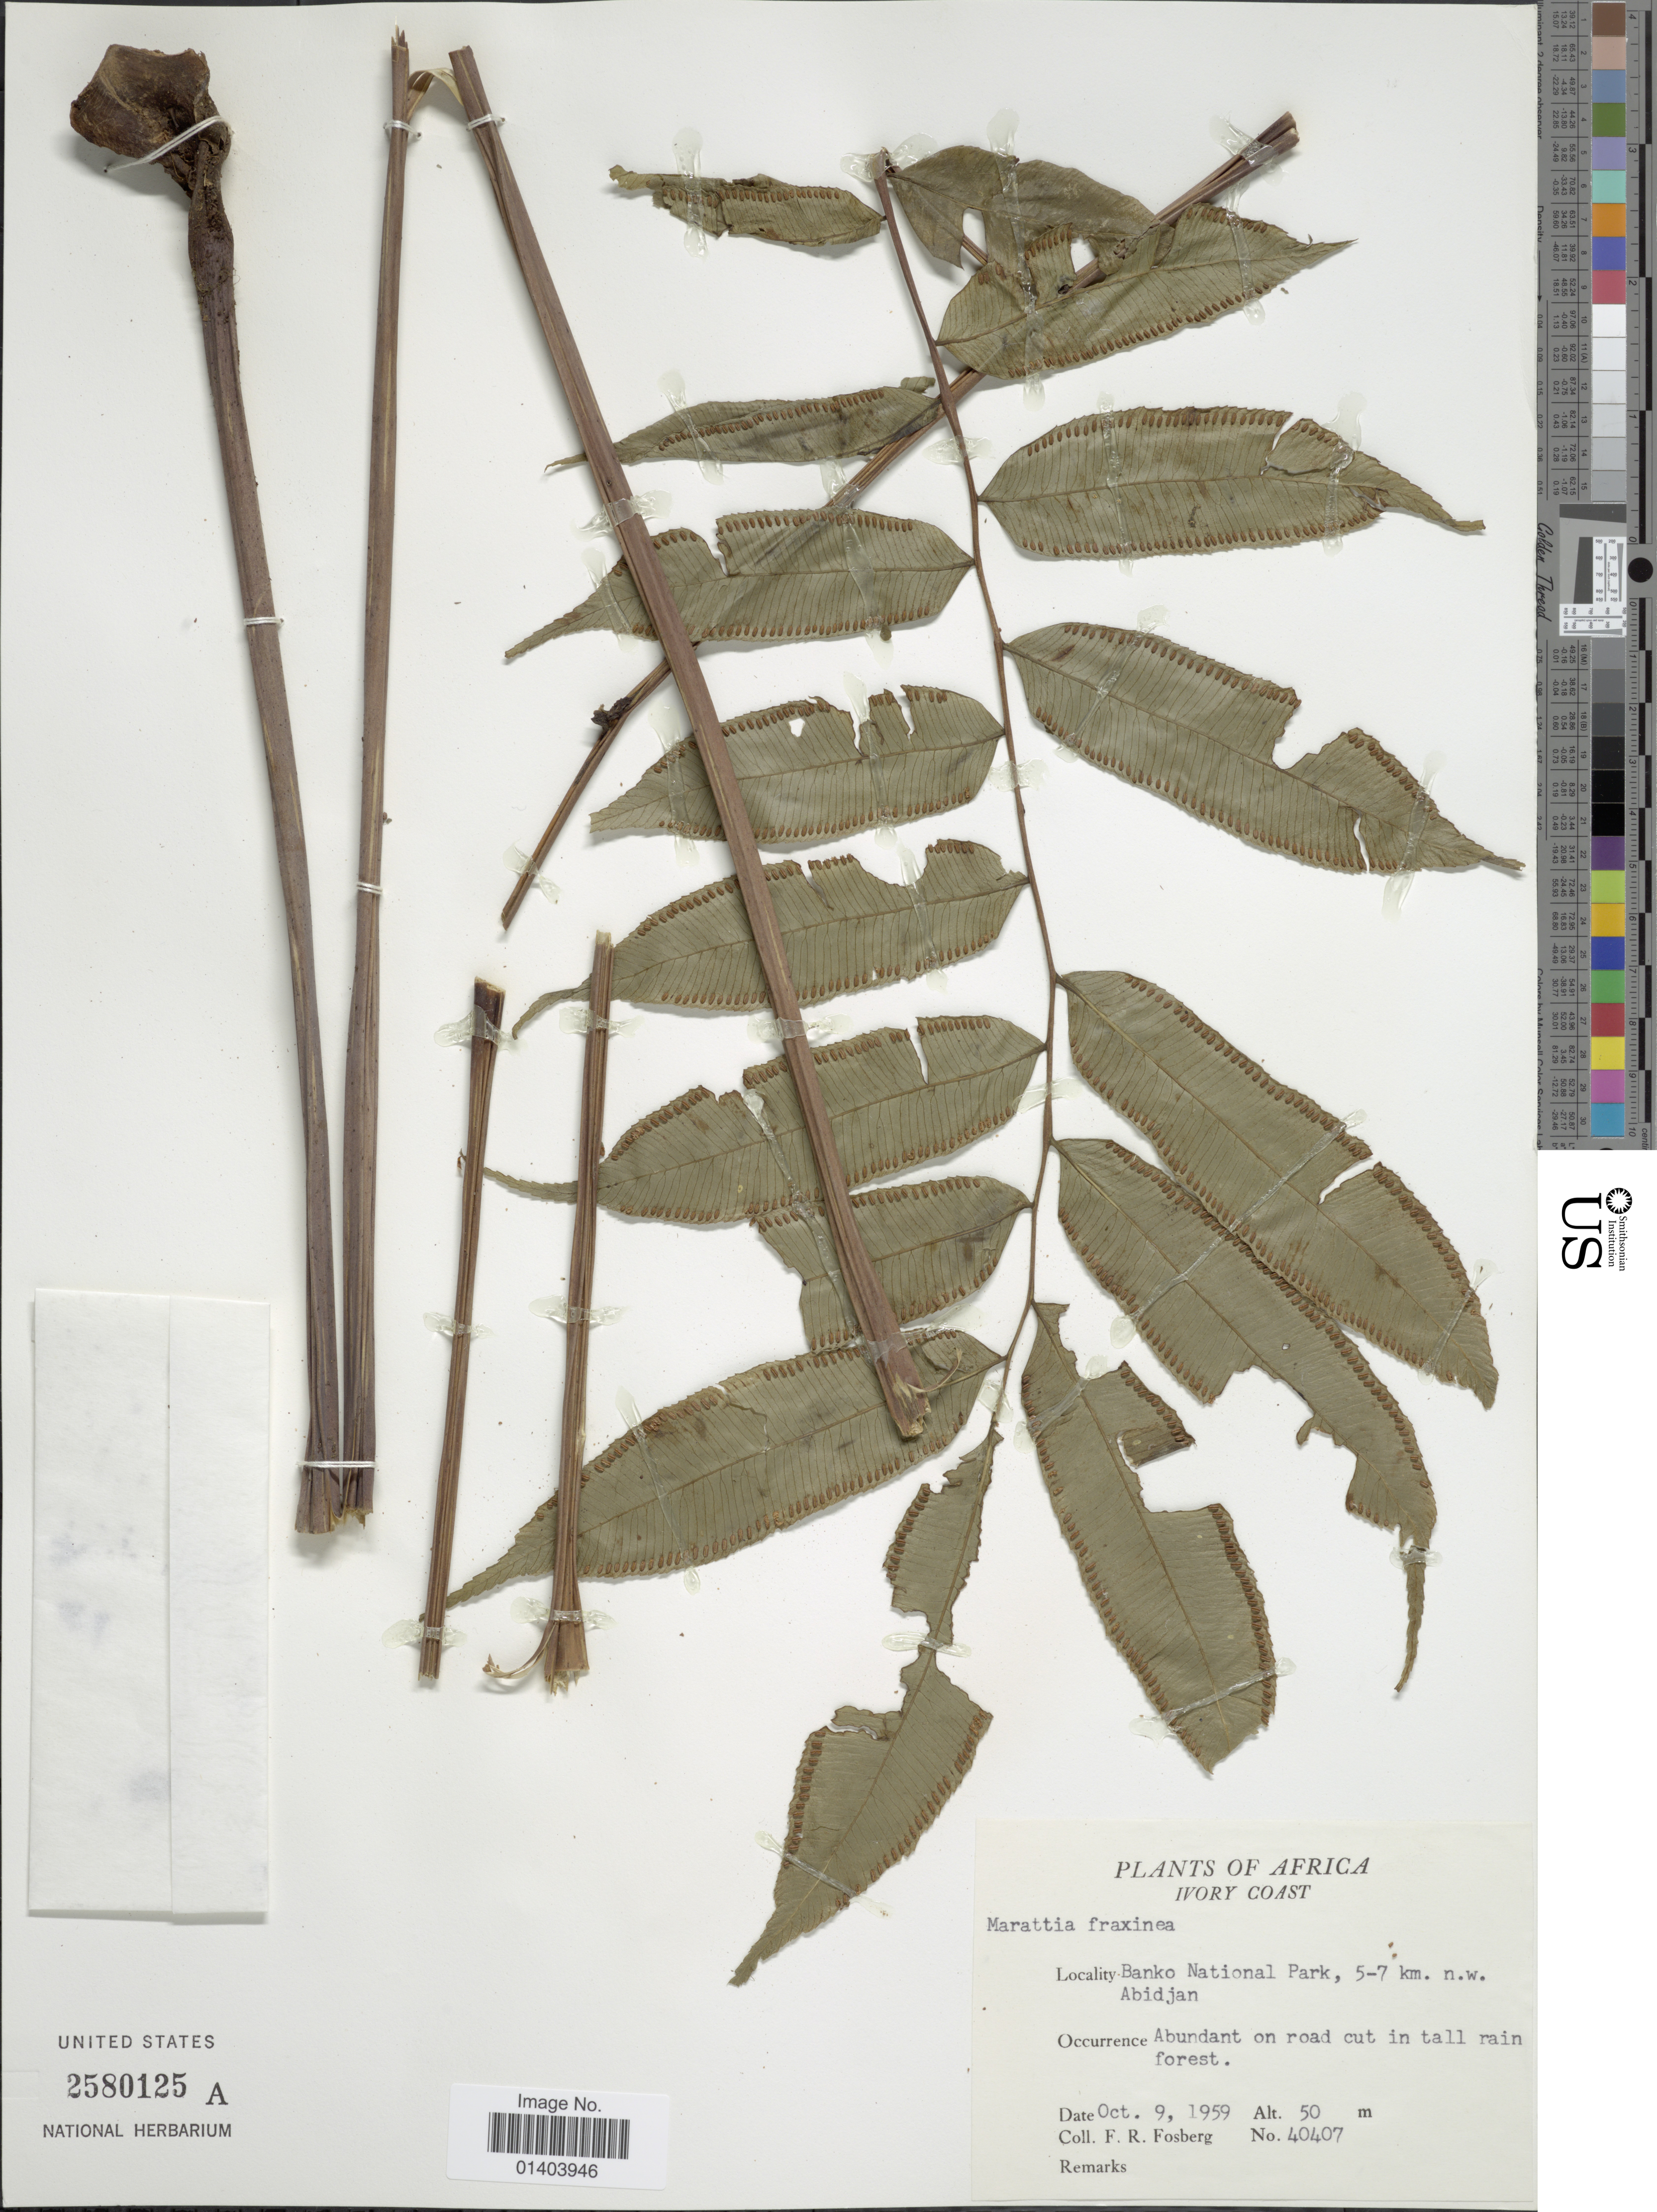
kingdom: Plantae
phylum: Tracheophyta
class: Polypodiopsida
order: Marattiales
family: Marattiaceae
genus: Ptisana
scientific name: Ptisana fraxinea var. fraxinea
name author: (Sm.) Murdock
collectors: F. R. Fosberg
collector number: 40407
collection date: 1959-10-09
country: Ivory Coast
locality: Africa, banko National Park, 5-7 km. n.w. Abdijan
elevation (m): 50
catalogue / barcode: US 2580125A